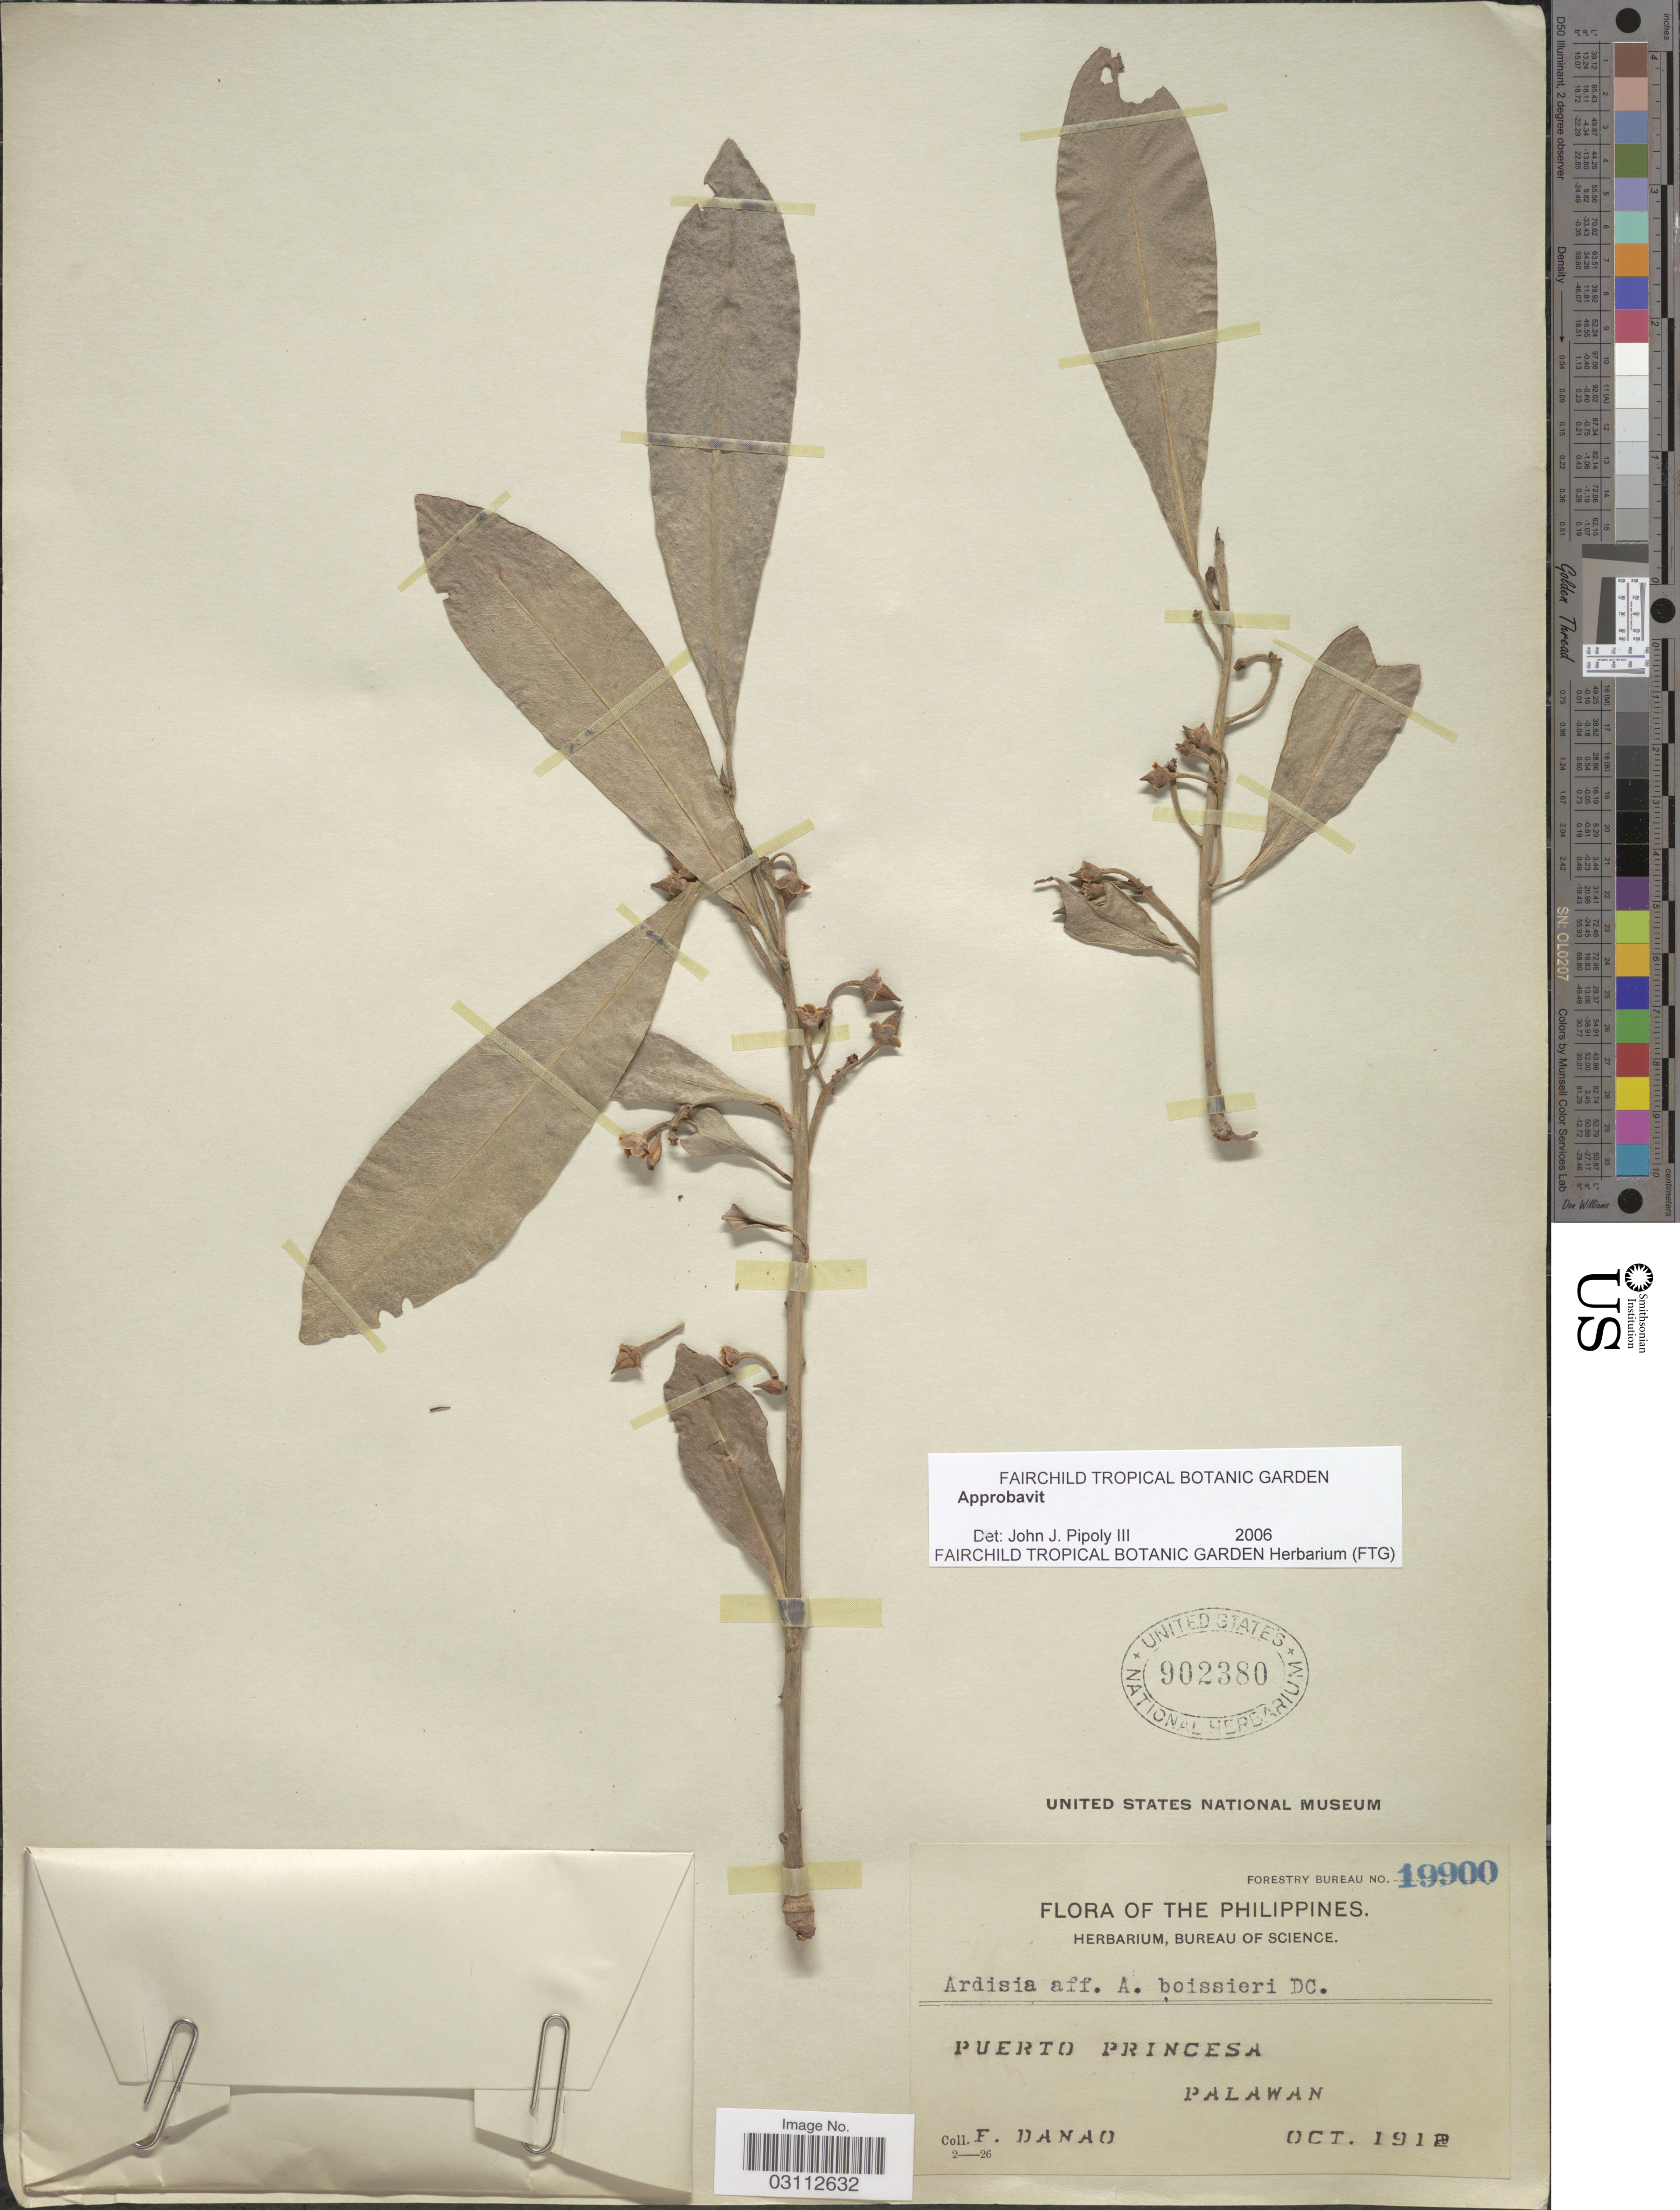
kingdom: Plantae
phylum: Tracheophyta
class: Magnoliopsida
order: Ericales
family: Primulaceae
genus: Ardisia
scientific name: Ardisia boissieri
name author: A. DC.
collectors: F. Danao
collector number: Forestry Bureau 19900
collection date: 1912-10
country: Philippines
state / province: Mimaropa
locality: Puerto Princesa, Palawan.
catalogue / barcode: US 902380